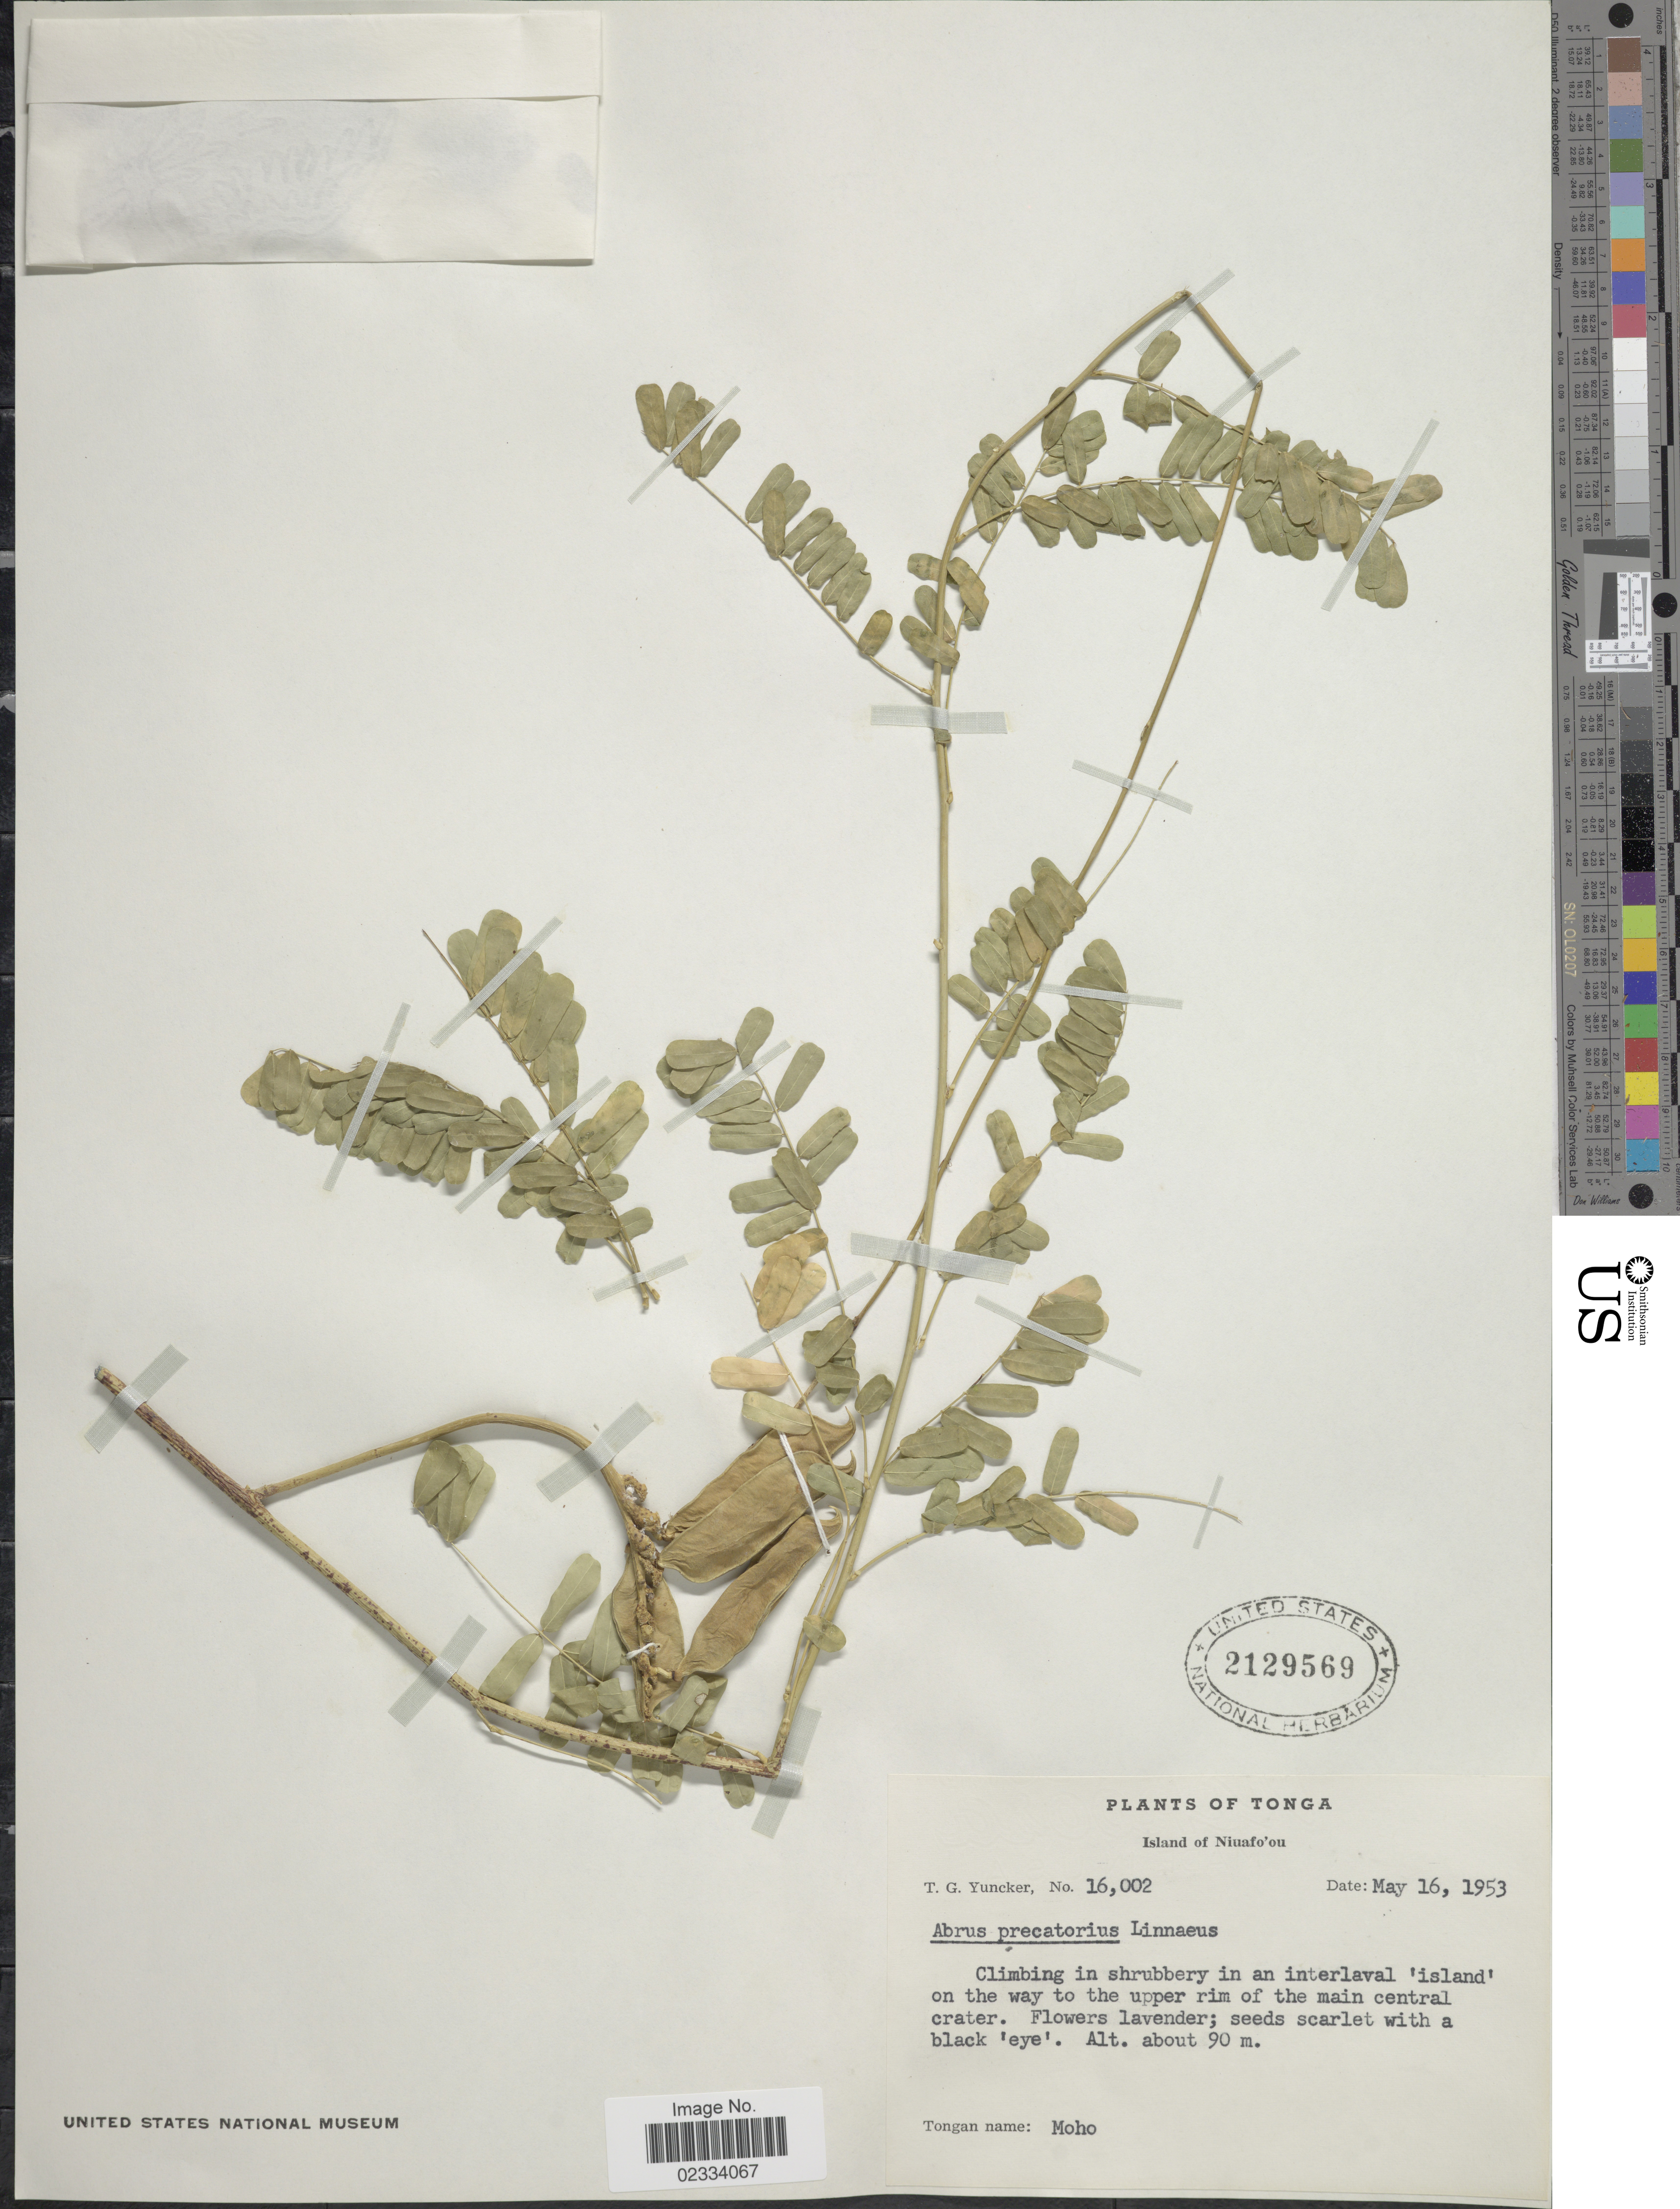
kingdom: Plantae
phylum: Tracheophyta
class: Magnoliopsida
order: Fabales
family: Fabaceae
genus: Abrus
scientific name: Abrus precatorius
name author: L.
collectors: T. G. Yuncker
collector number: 16002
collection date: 1953-05-16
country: Tonga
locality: Island of Niuafo'ou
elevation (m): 90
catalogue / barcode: US 2129569